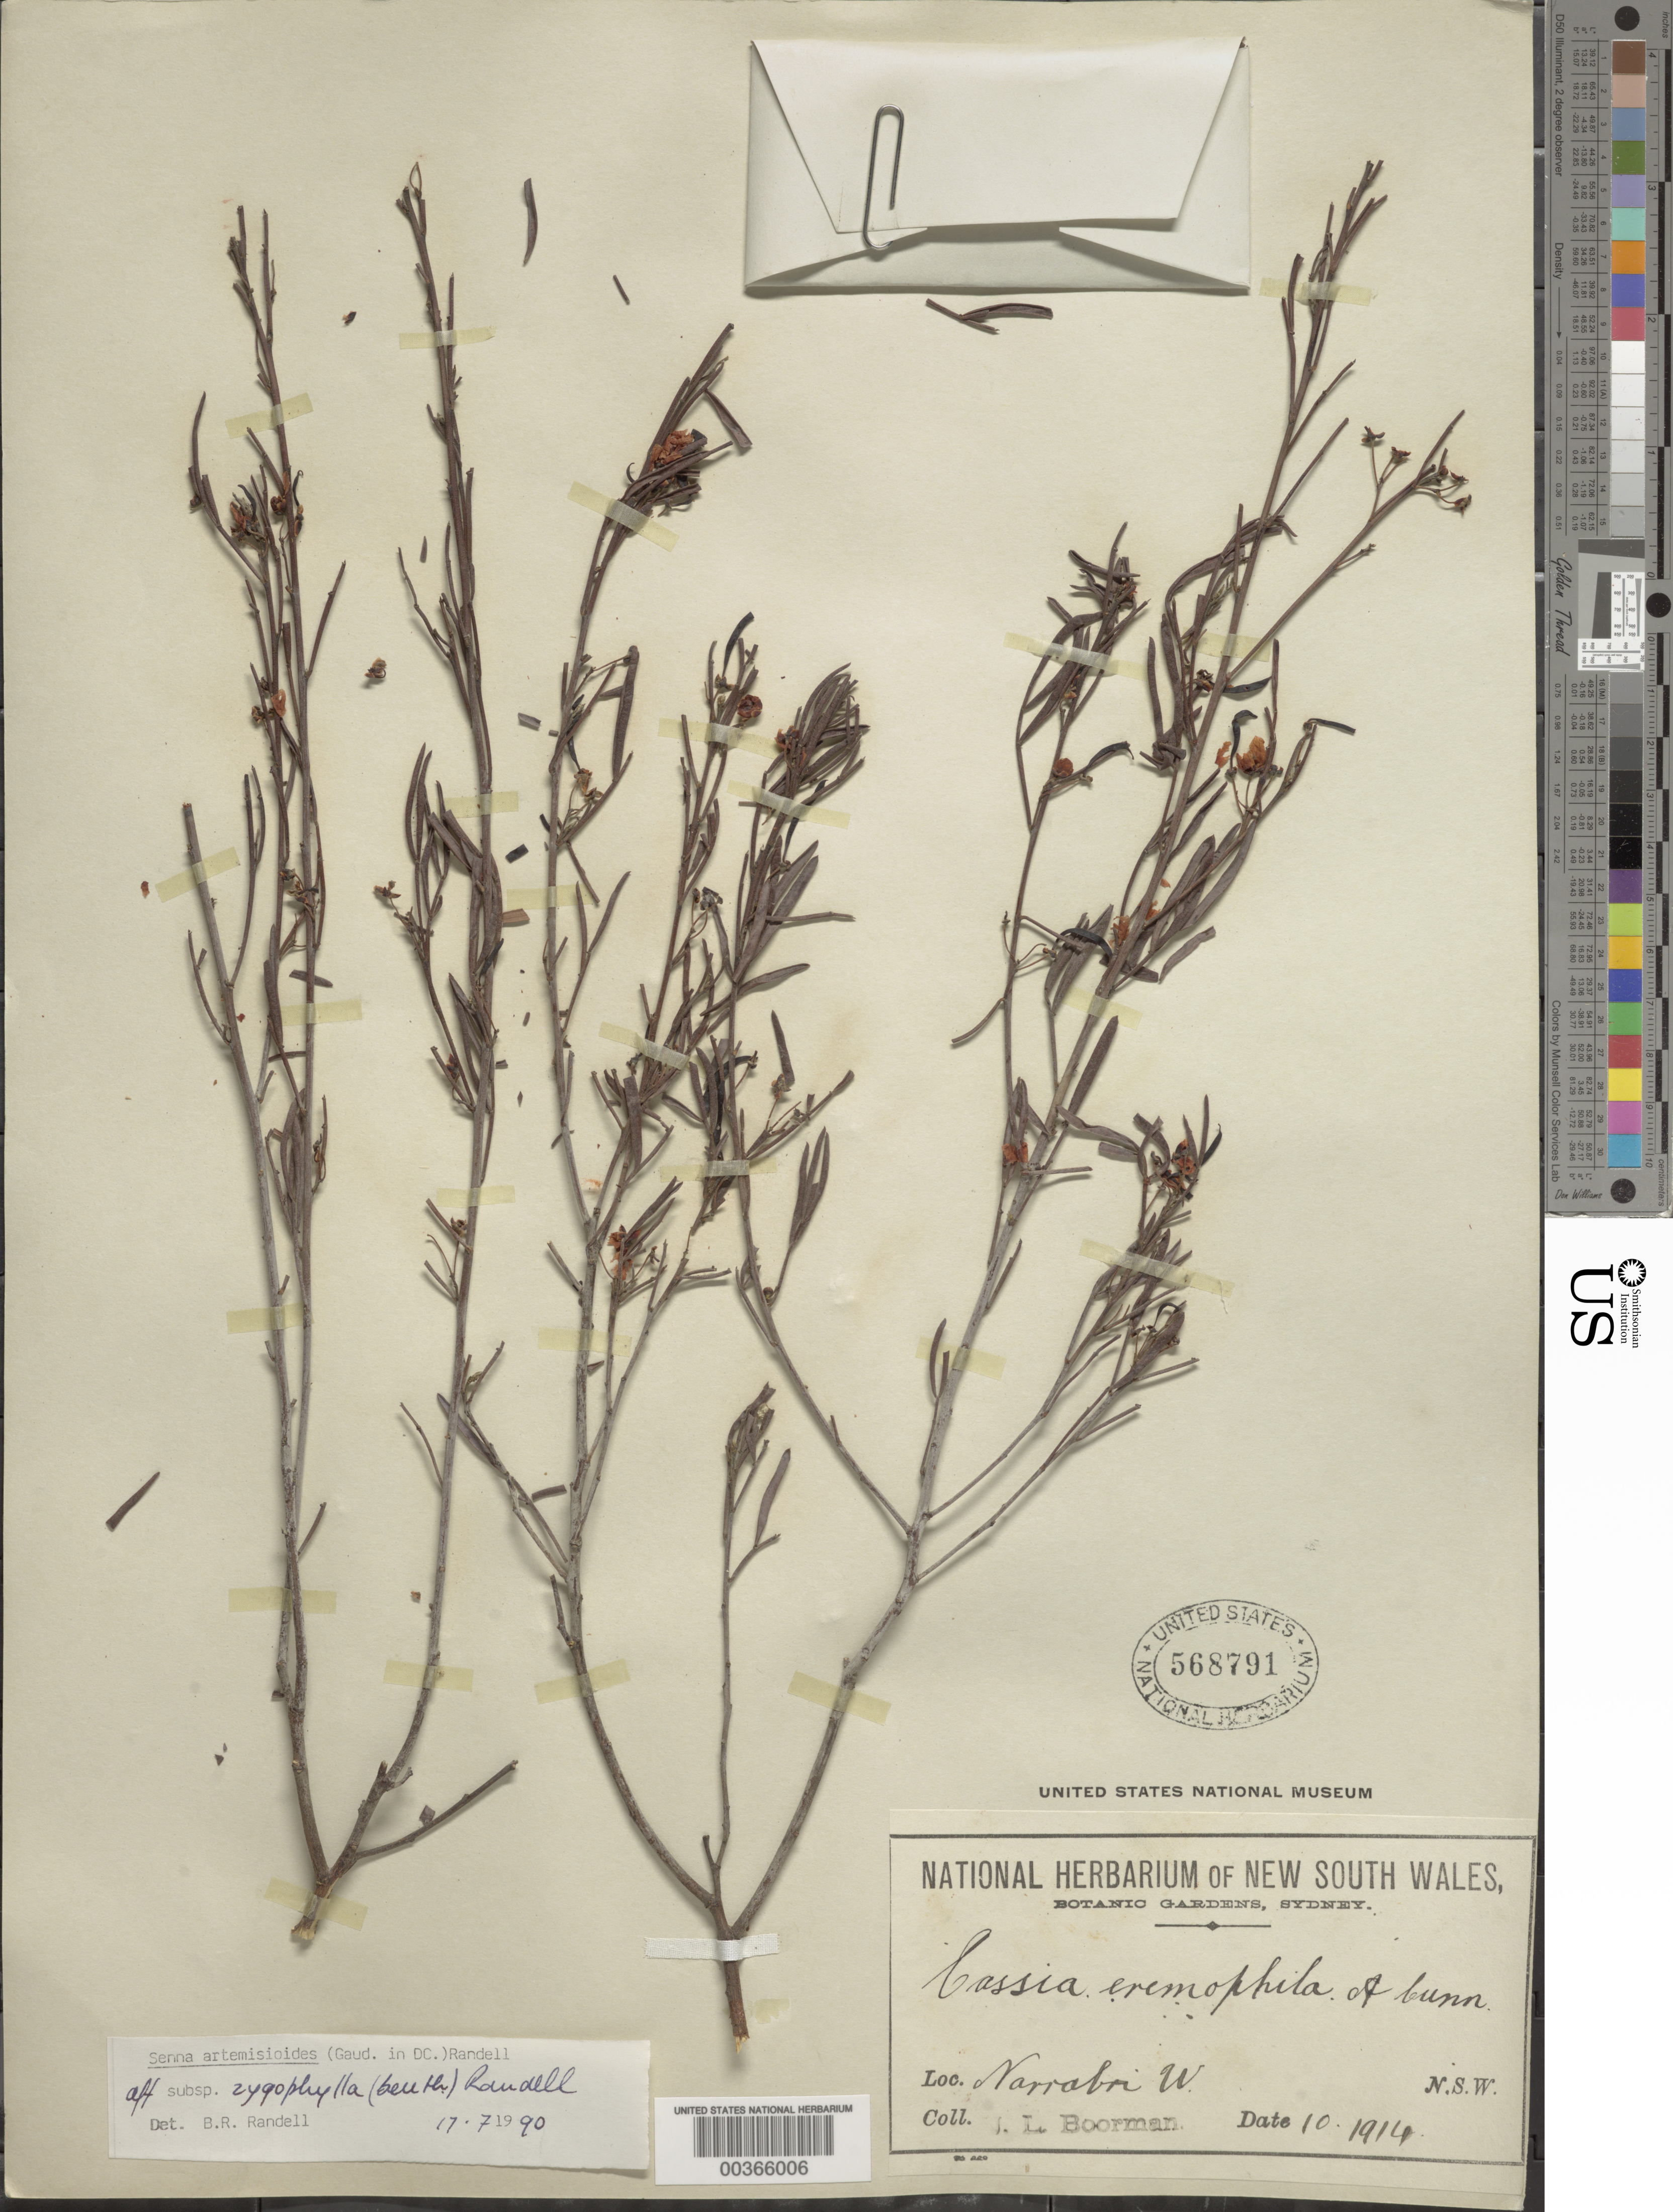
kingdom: Plantae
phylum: Tracheophyta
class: Magnoliopsida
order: Fabales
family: Fabaceae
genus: Senna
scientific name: Senna artemisioides subsp. zygophylla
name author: Randell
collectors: J. Boorman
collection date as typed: Oct 1914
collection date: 1914-10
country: Australia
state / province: New South Wales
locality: Narrabri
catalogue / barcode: US 568791